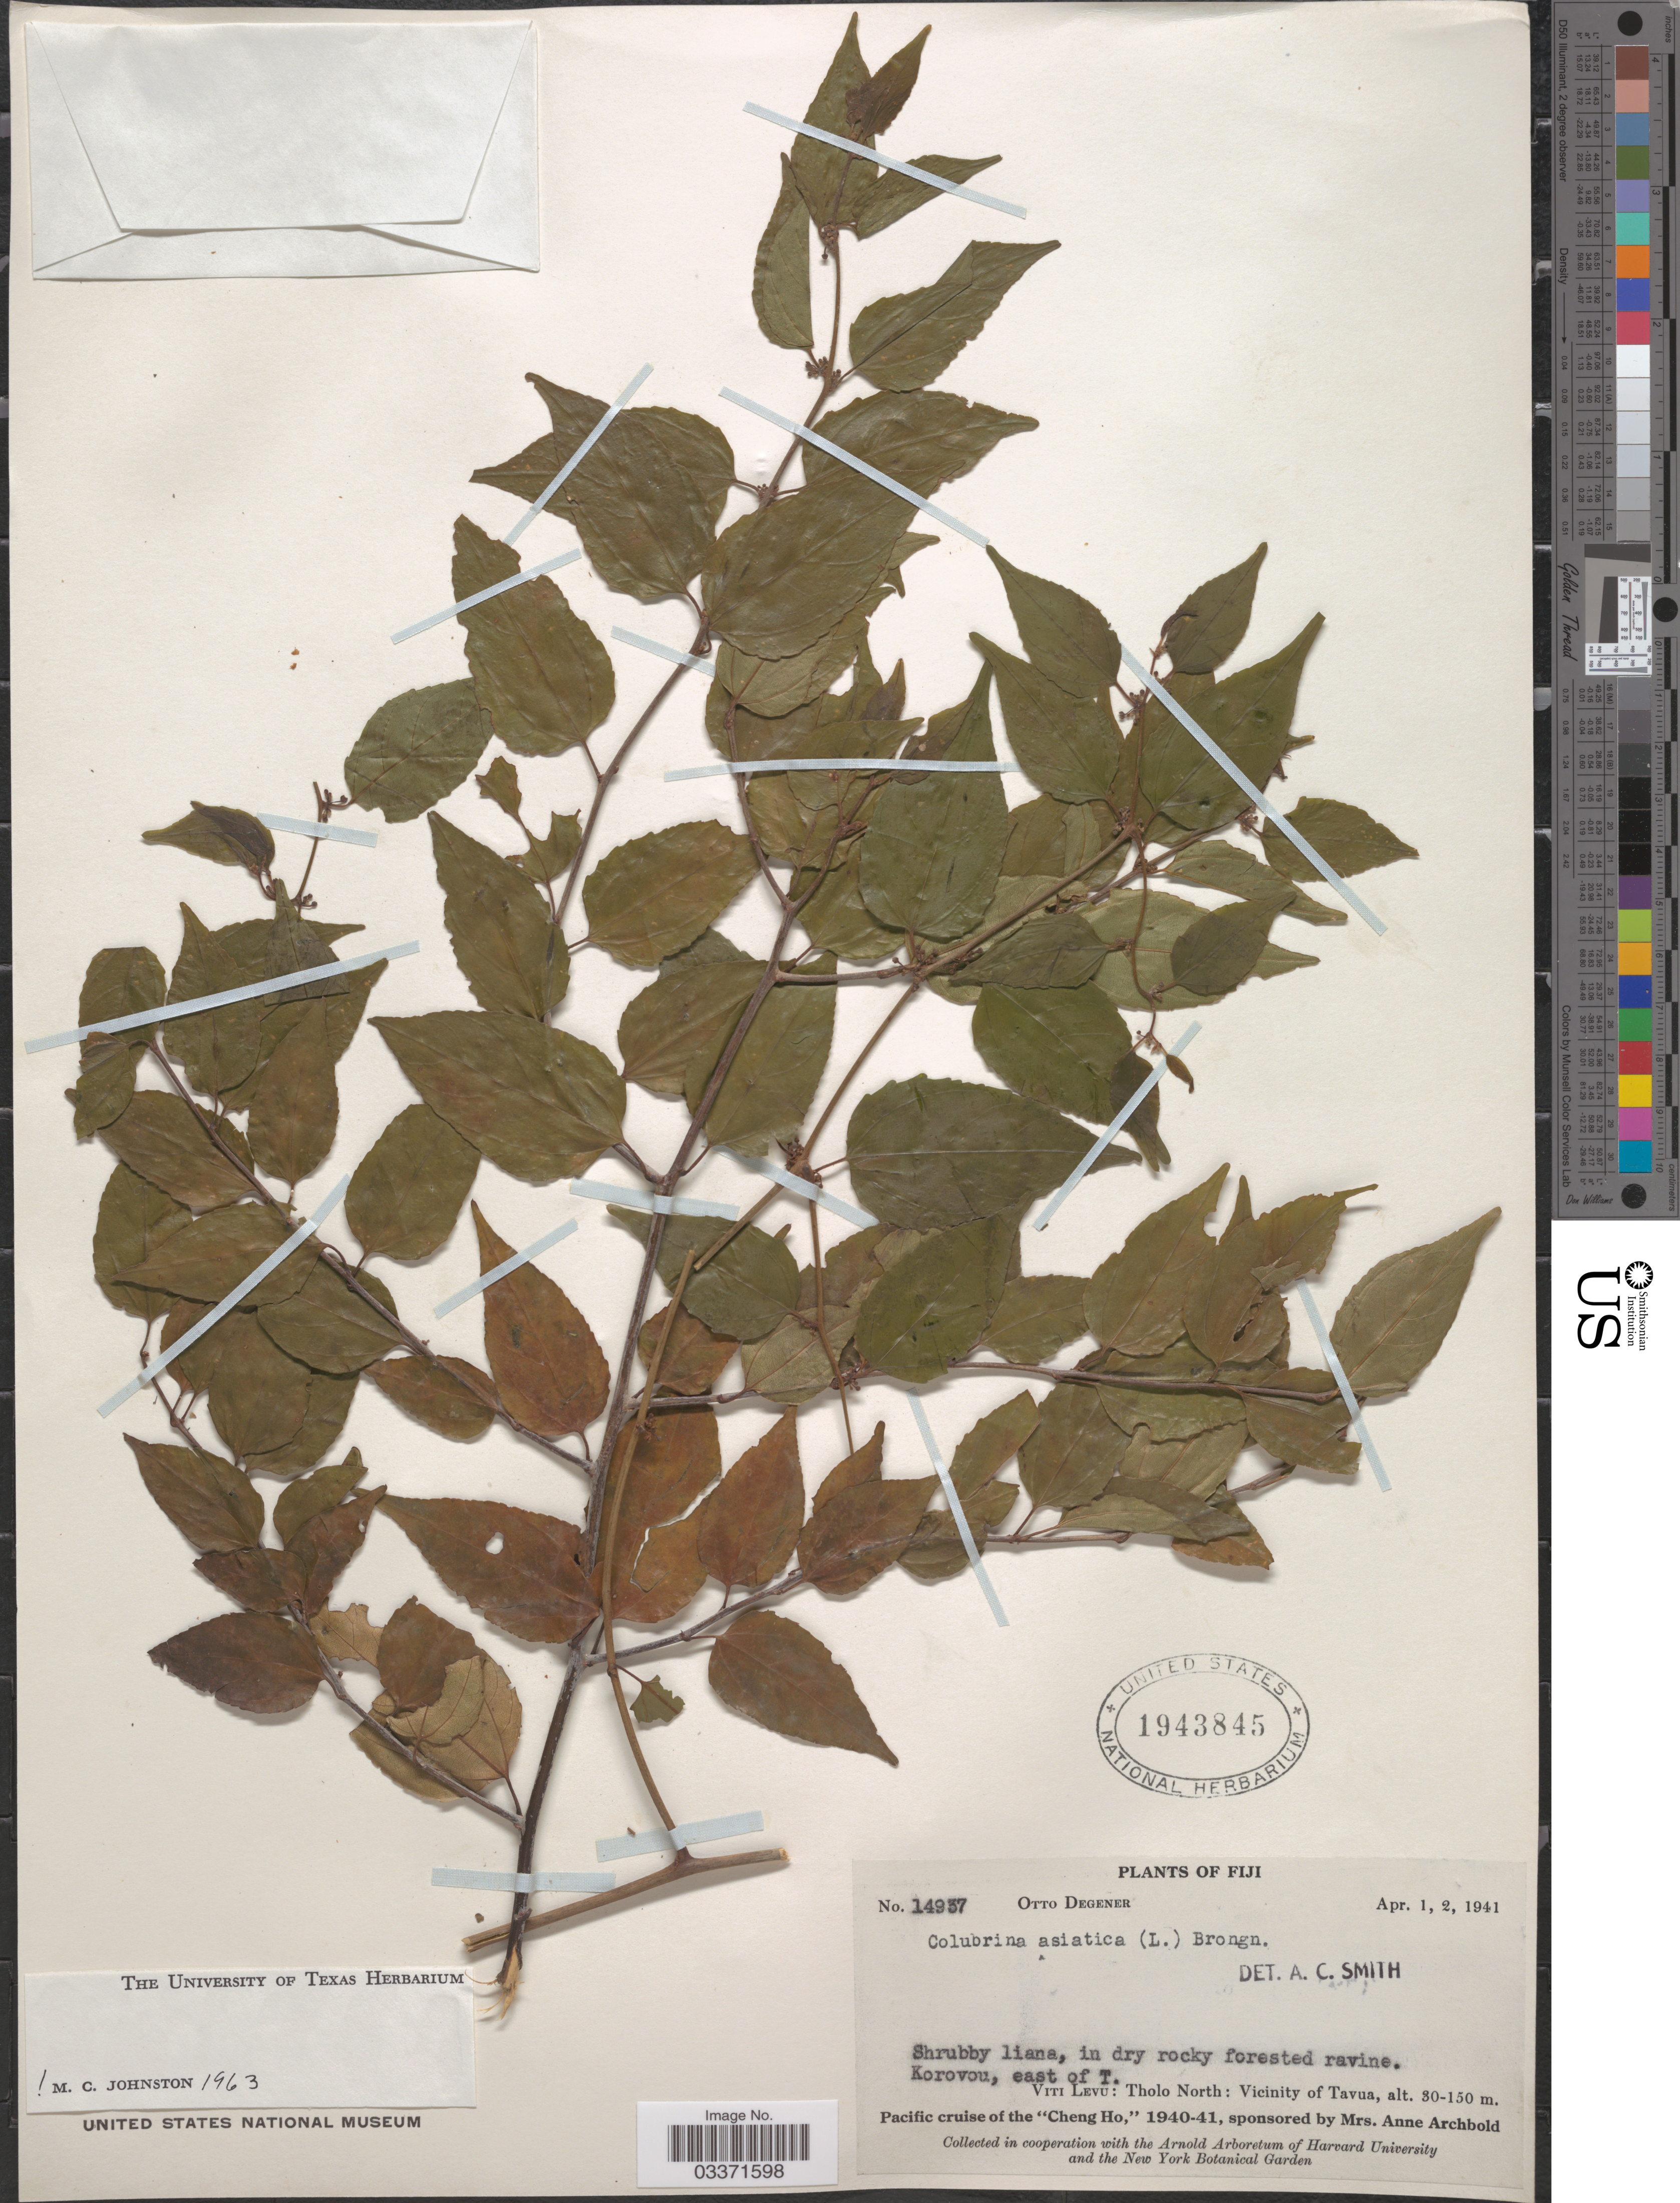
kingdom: Plantae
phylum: Tracheophyta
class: Magnoliopsida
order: Rosales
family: Rhamnaceae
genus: Colubrina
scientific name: Colubrina asiatica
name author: (L.) Brongn.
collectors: O. Degener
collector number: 14937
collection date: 1941-04-01/1941-04-02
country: Fiji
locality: Korovou, east of T., Viti Levu: Tholo North: Vicinity of Tavua.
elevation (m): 30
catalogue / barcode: US 1943845